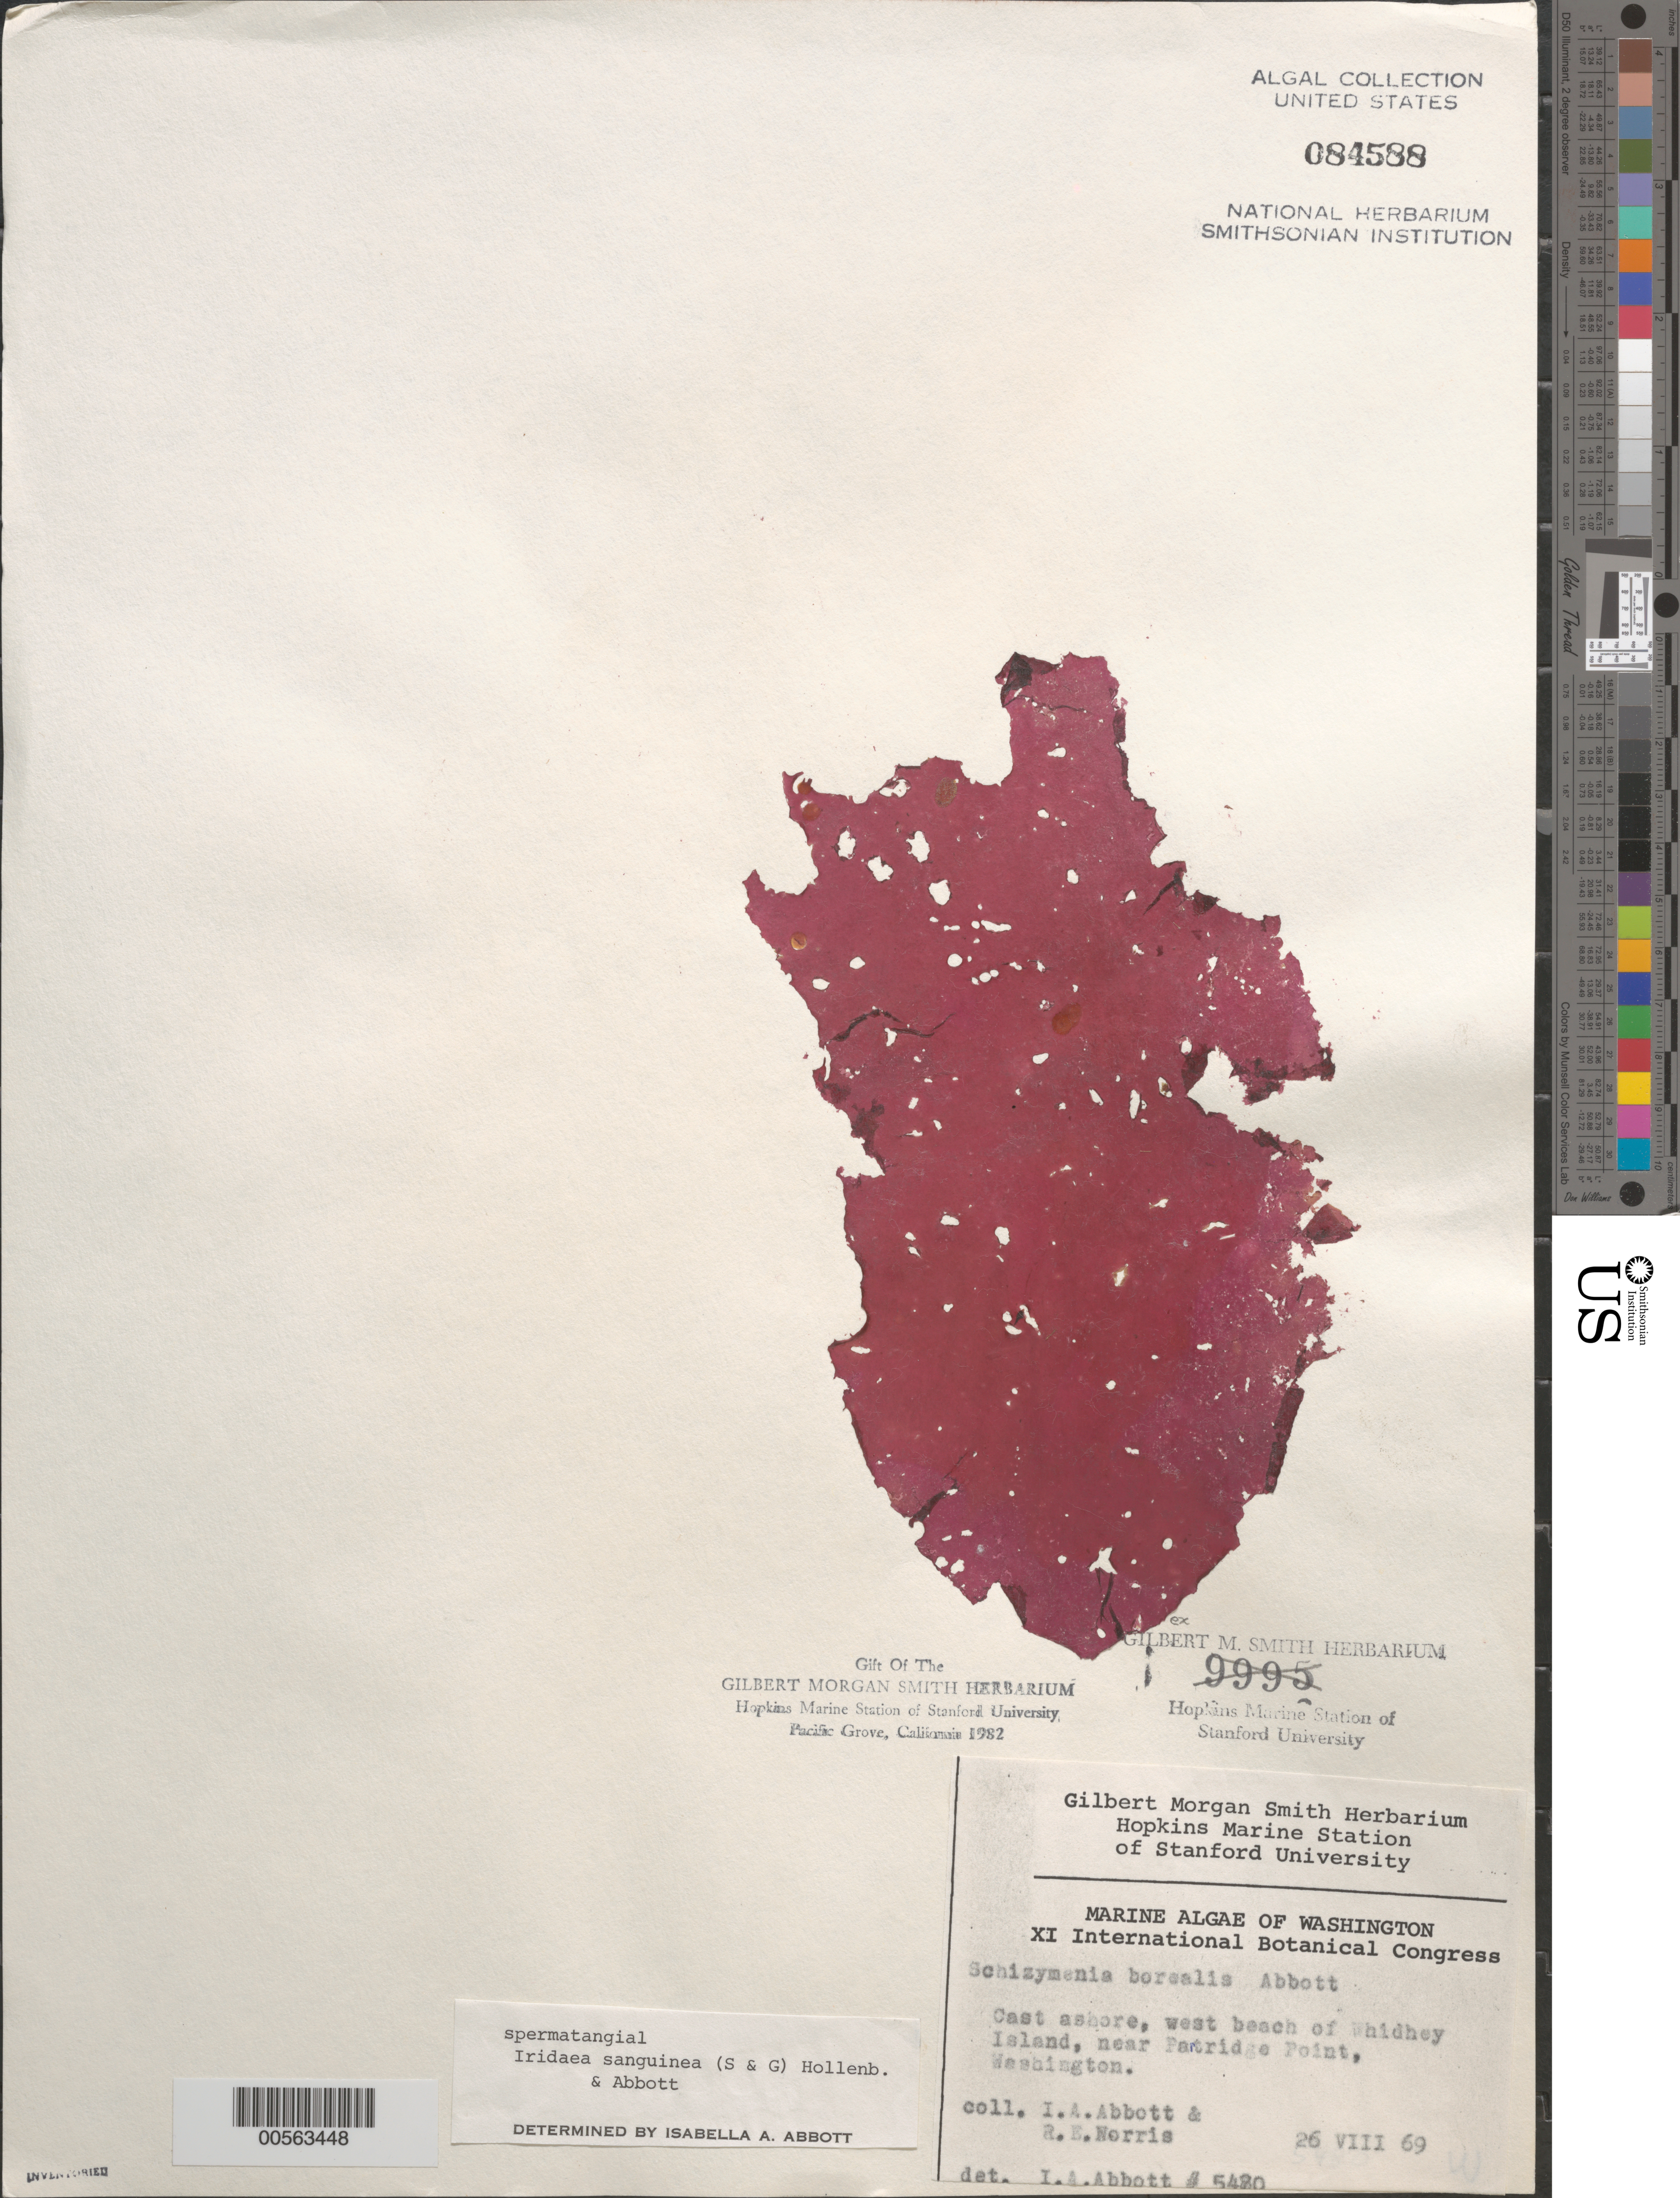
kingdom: Plantae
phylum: Rhodophyta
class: Florideophyceae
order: Gigartinales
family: Gigartinaceae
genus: Mazzaella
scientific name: Mazzaella sanguinea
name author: (Setchell & N.L. Gardner) Hommersand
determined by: Algae name updating Project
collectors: I. A. Abbott & R. E. Norris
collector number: IAA 5480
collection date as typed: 26 Aug 1969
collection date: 1969-08-26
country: United States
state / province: Washington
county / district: Island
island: Whidbey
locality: West Beach near Partridge Point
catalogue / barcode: US 84588